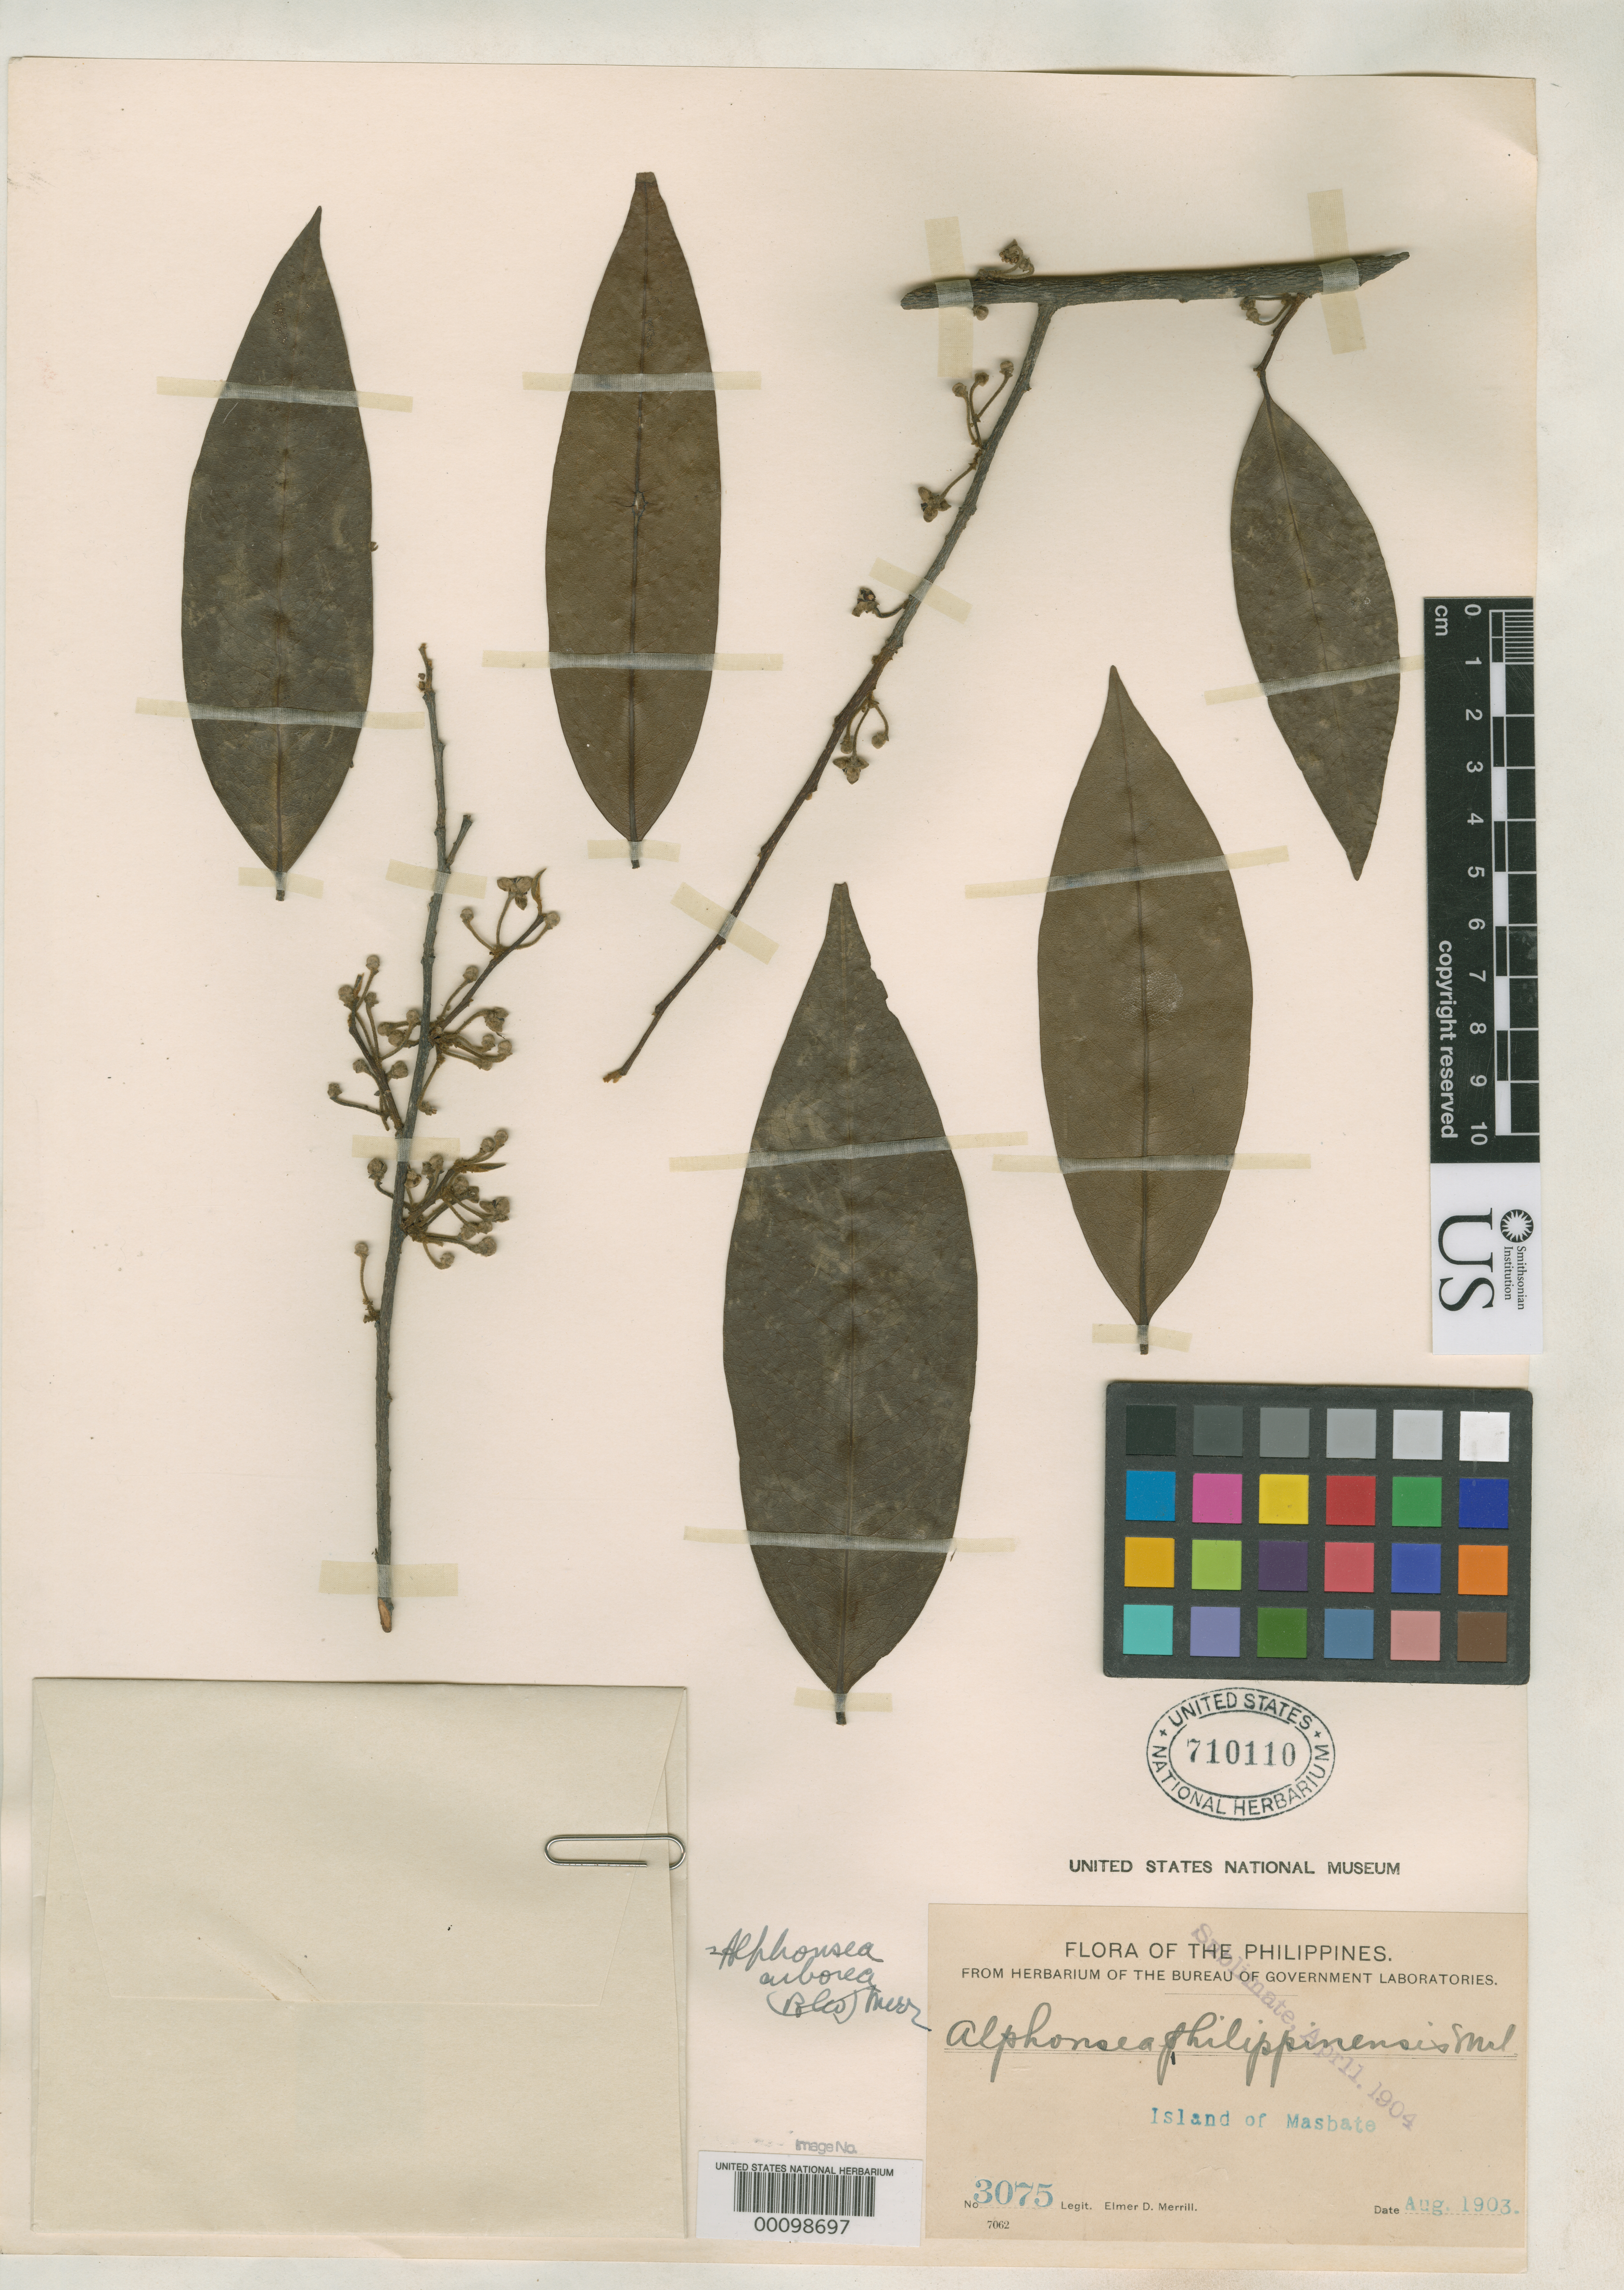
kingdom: Plantae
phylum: Tracheophyta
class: Magnoliopsida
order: Magnoliales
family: Annonaceae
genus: Alphonsea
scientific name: Alphonsea philippinensis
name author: Merr.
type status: Isotype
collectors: E. D. Merrill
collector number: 3075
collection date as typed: Aug 1903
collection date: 1903-08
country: Philippines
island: Masbate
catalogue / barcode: US 710110